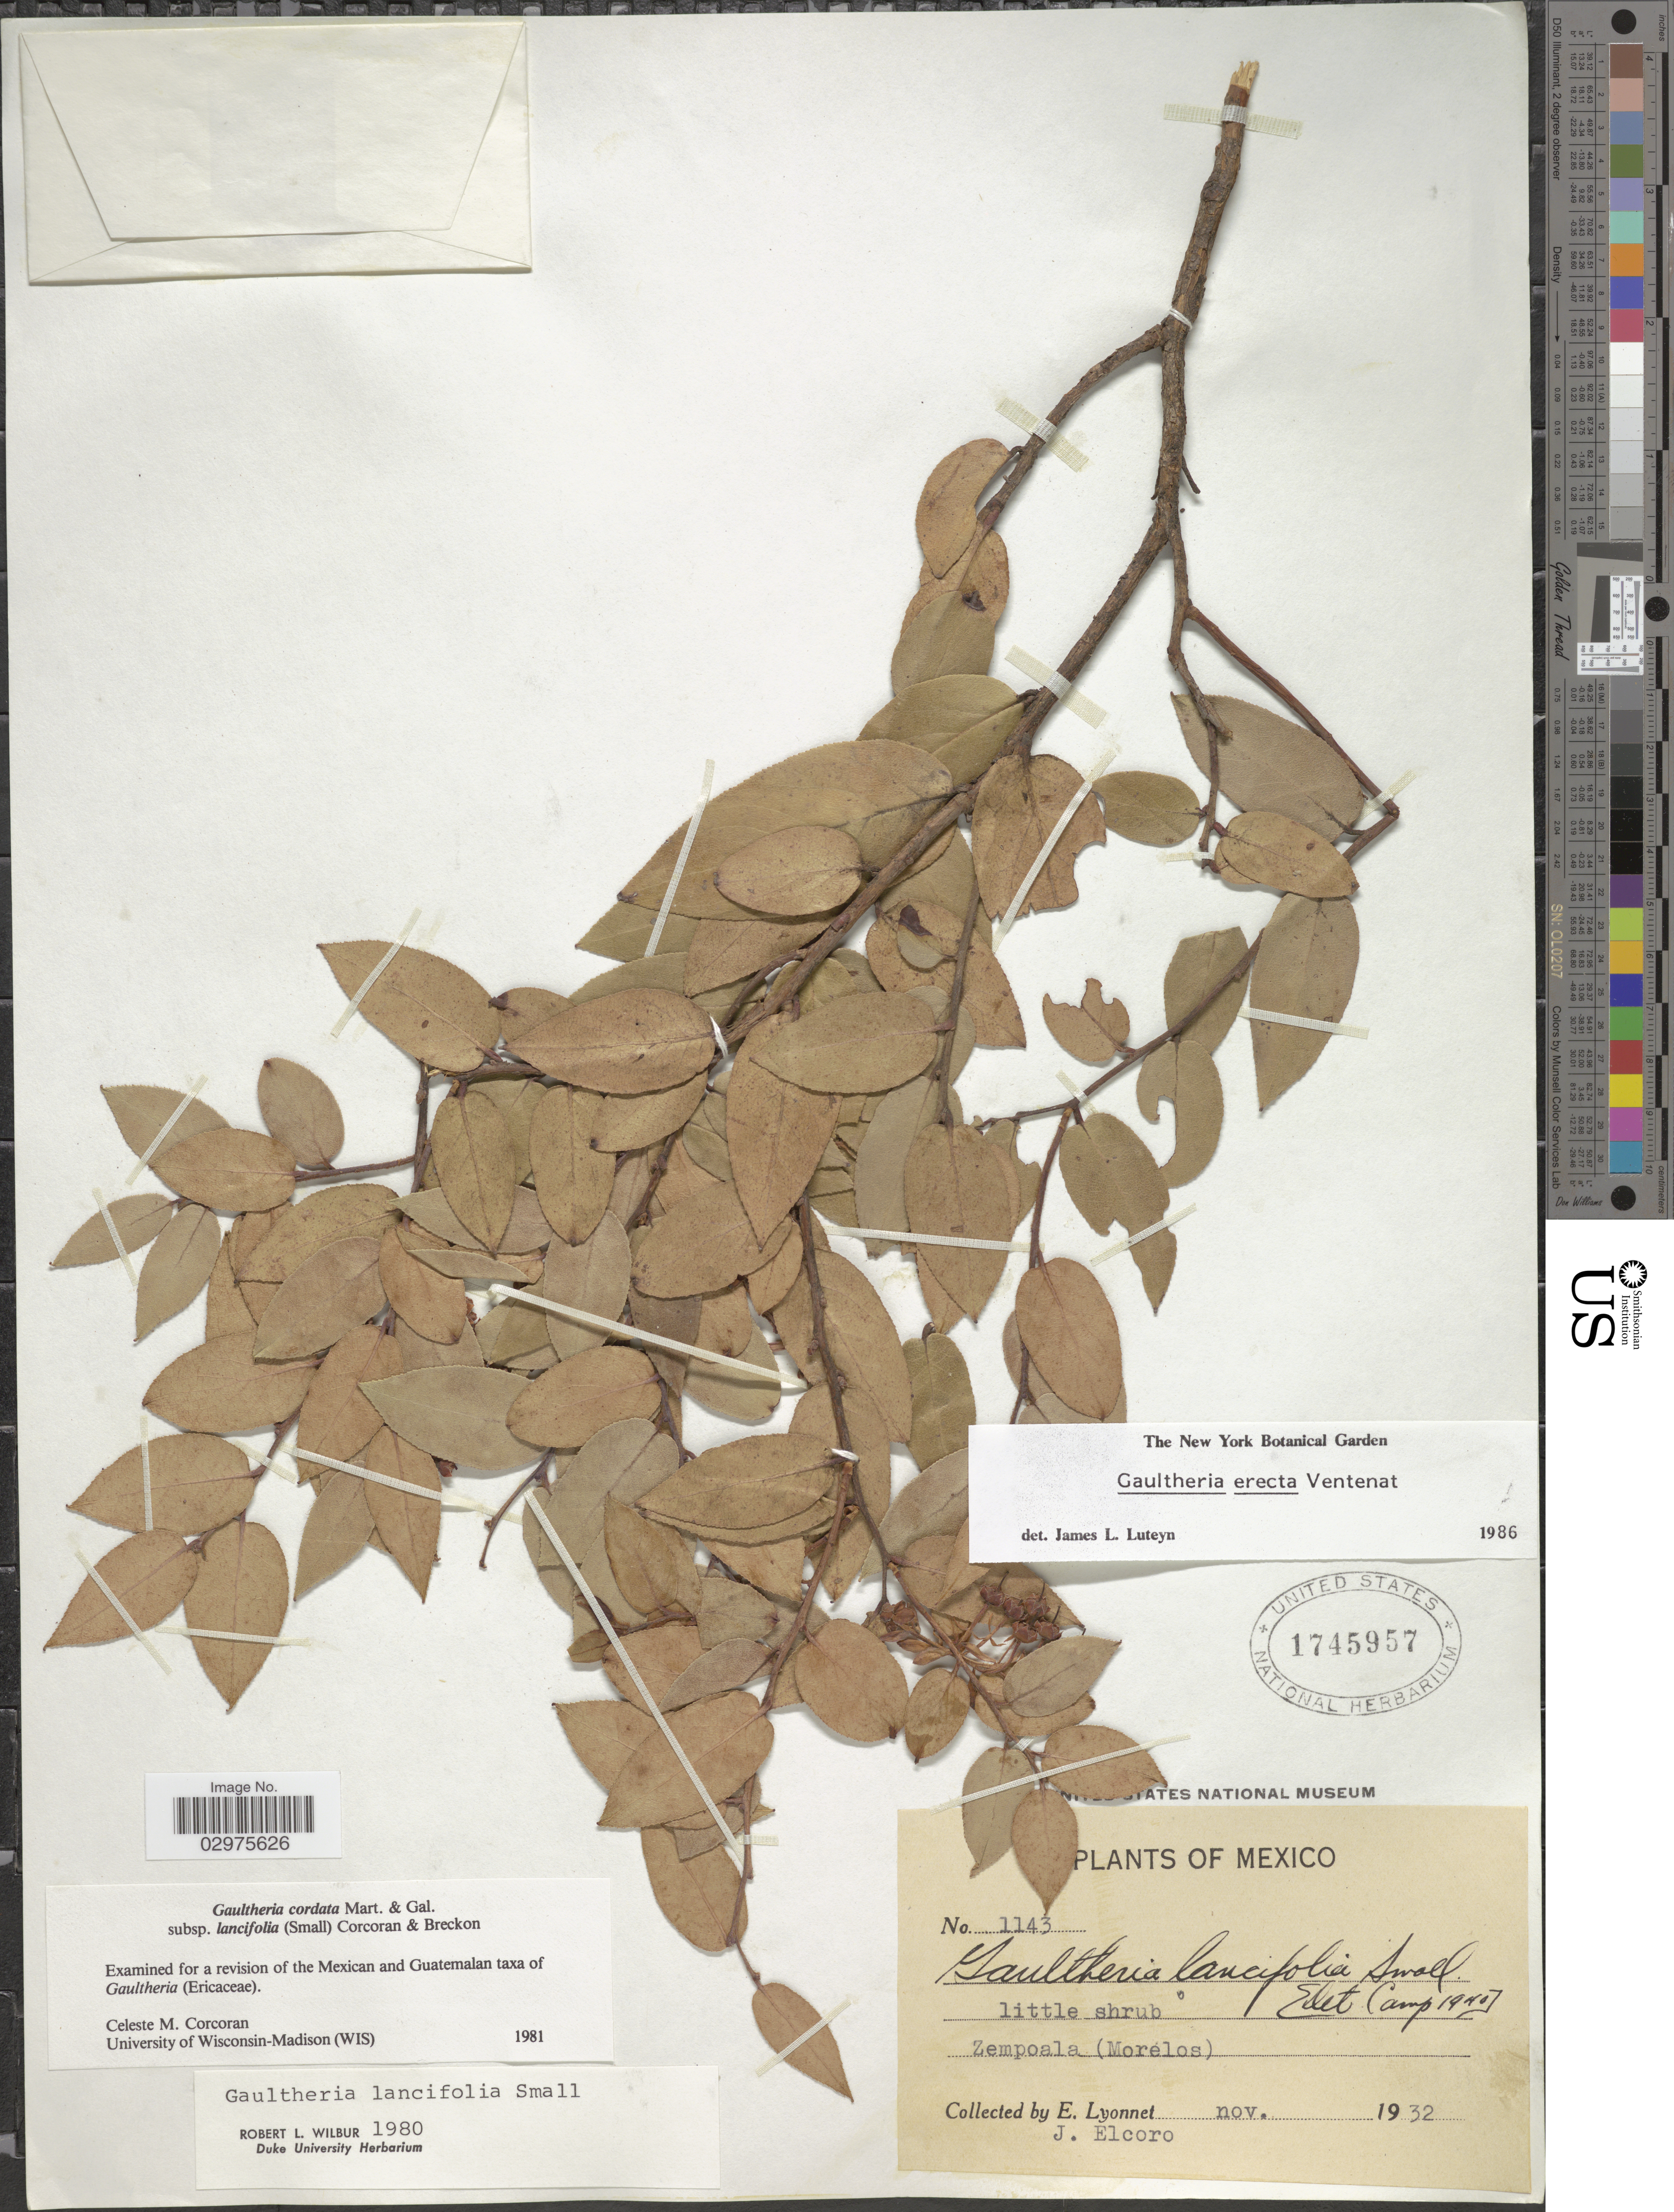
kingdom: Plantae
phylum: Tracheophyta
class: Magnoliopsida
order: Ericales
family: Ericaceae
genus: Gaultheria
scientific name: Gaultheria erecta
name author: Vent.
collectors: E. Lyonnet & J. Elcoro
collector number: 1143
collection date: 1932-11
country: Mexico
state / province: Morelos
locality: Zempoala.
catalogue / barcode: US 1745957